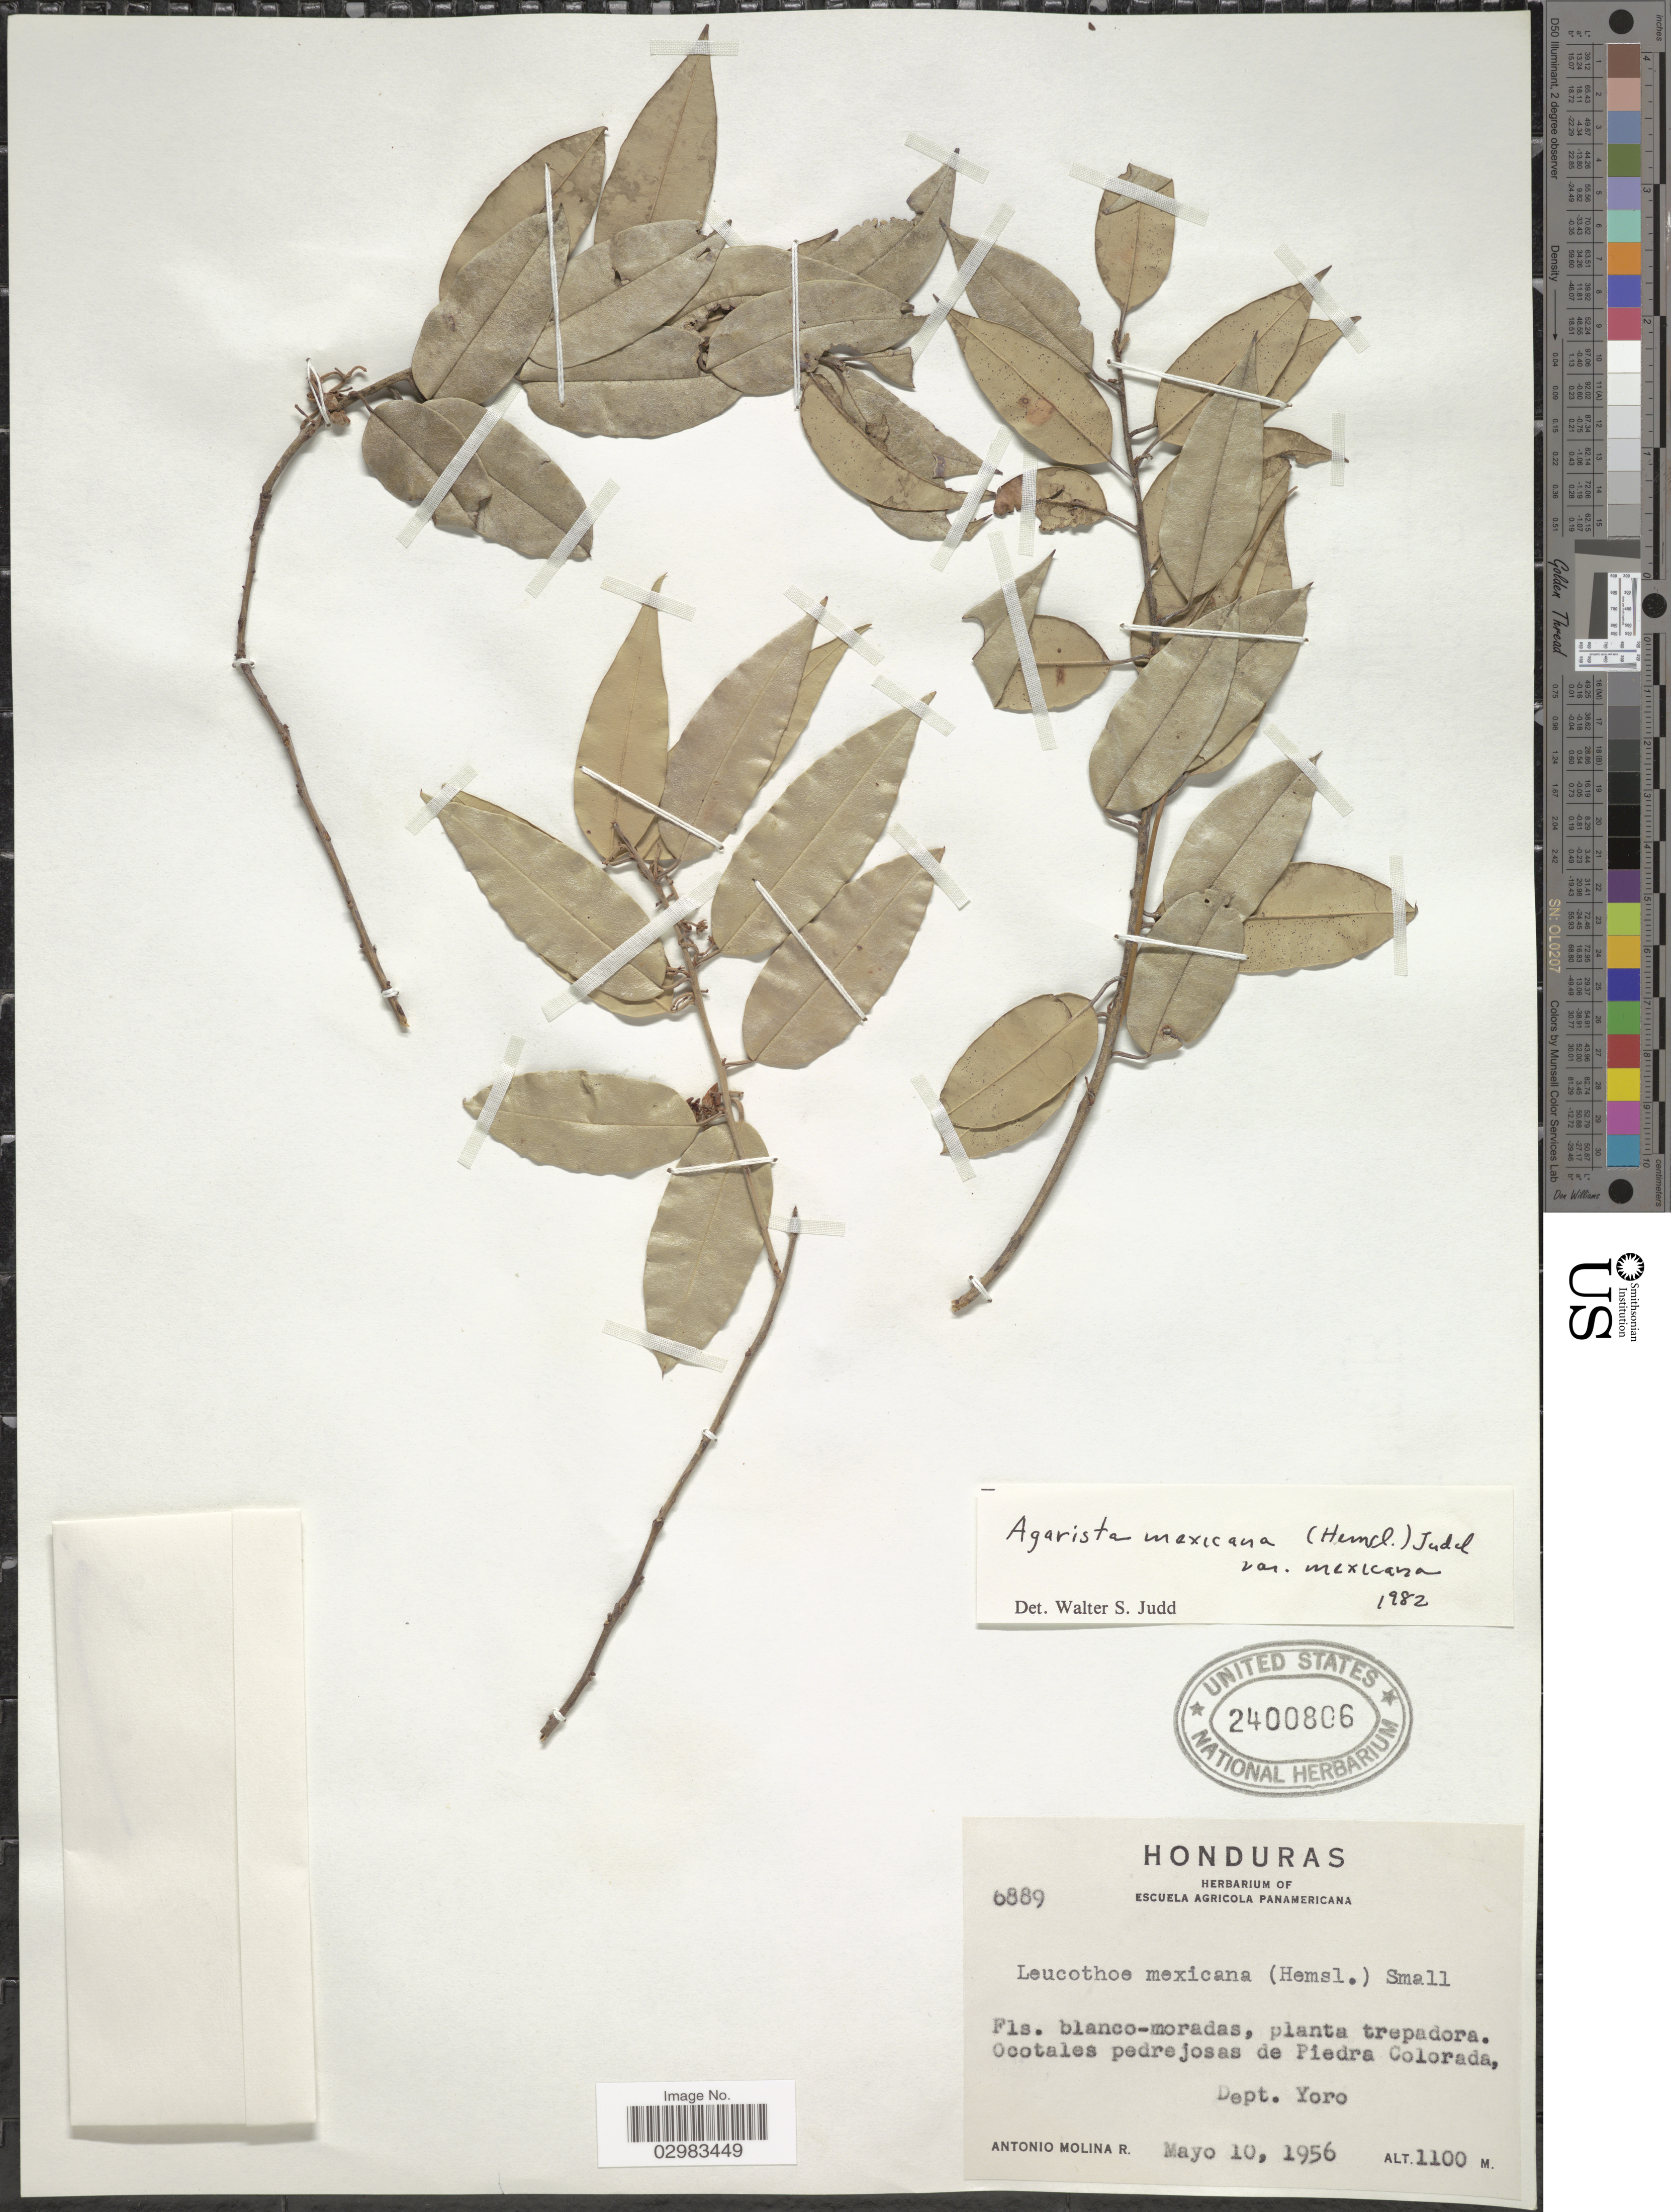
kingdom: Plantae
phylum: Tracheophyta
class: Magnoliopsida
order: Ericales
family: Ericaceae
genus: Leucothoe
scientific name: Leucothoë mexicana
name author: (Hemsl.) Small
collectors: A. Molina R.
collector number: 6889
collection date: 1956-05-10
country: Honduras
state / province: Yoro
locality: Ocotales pedrejosas de Piedra Colorada, Dept. Yoro.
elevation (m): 1100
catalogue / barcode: US 2400806